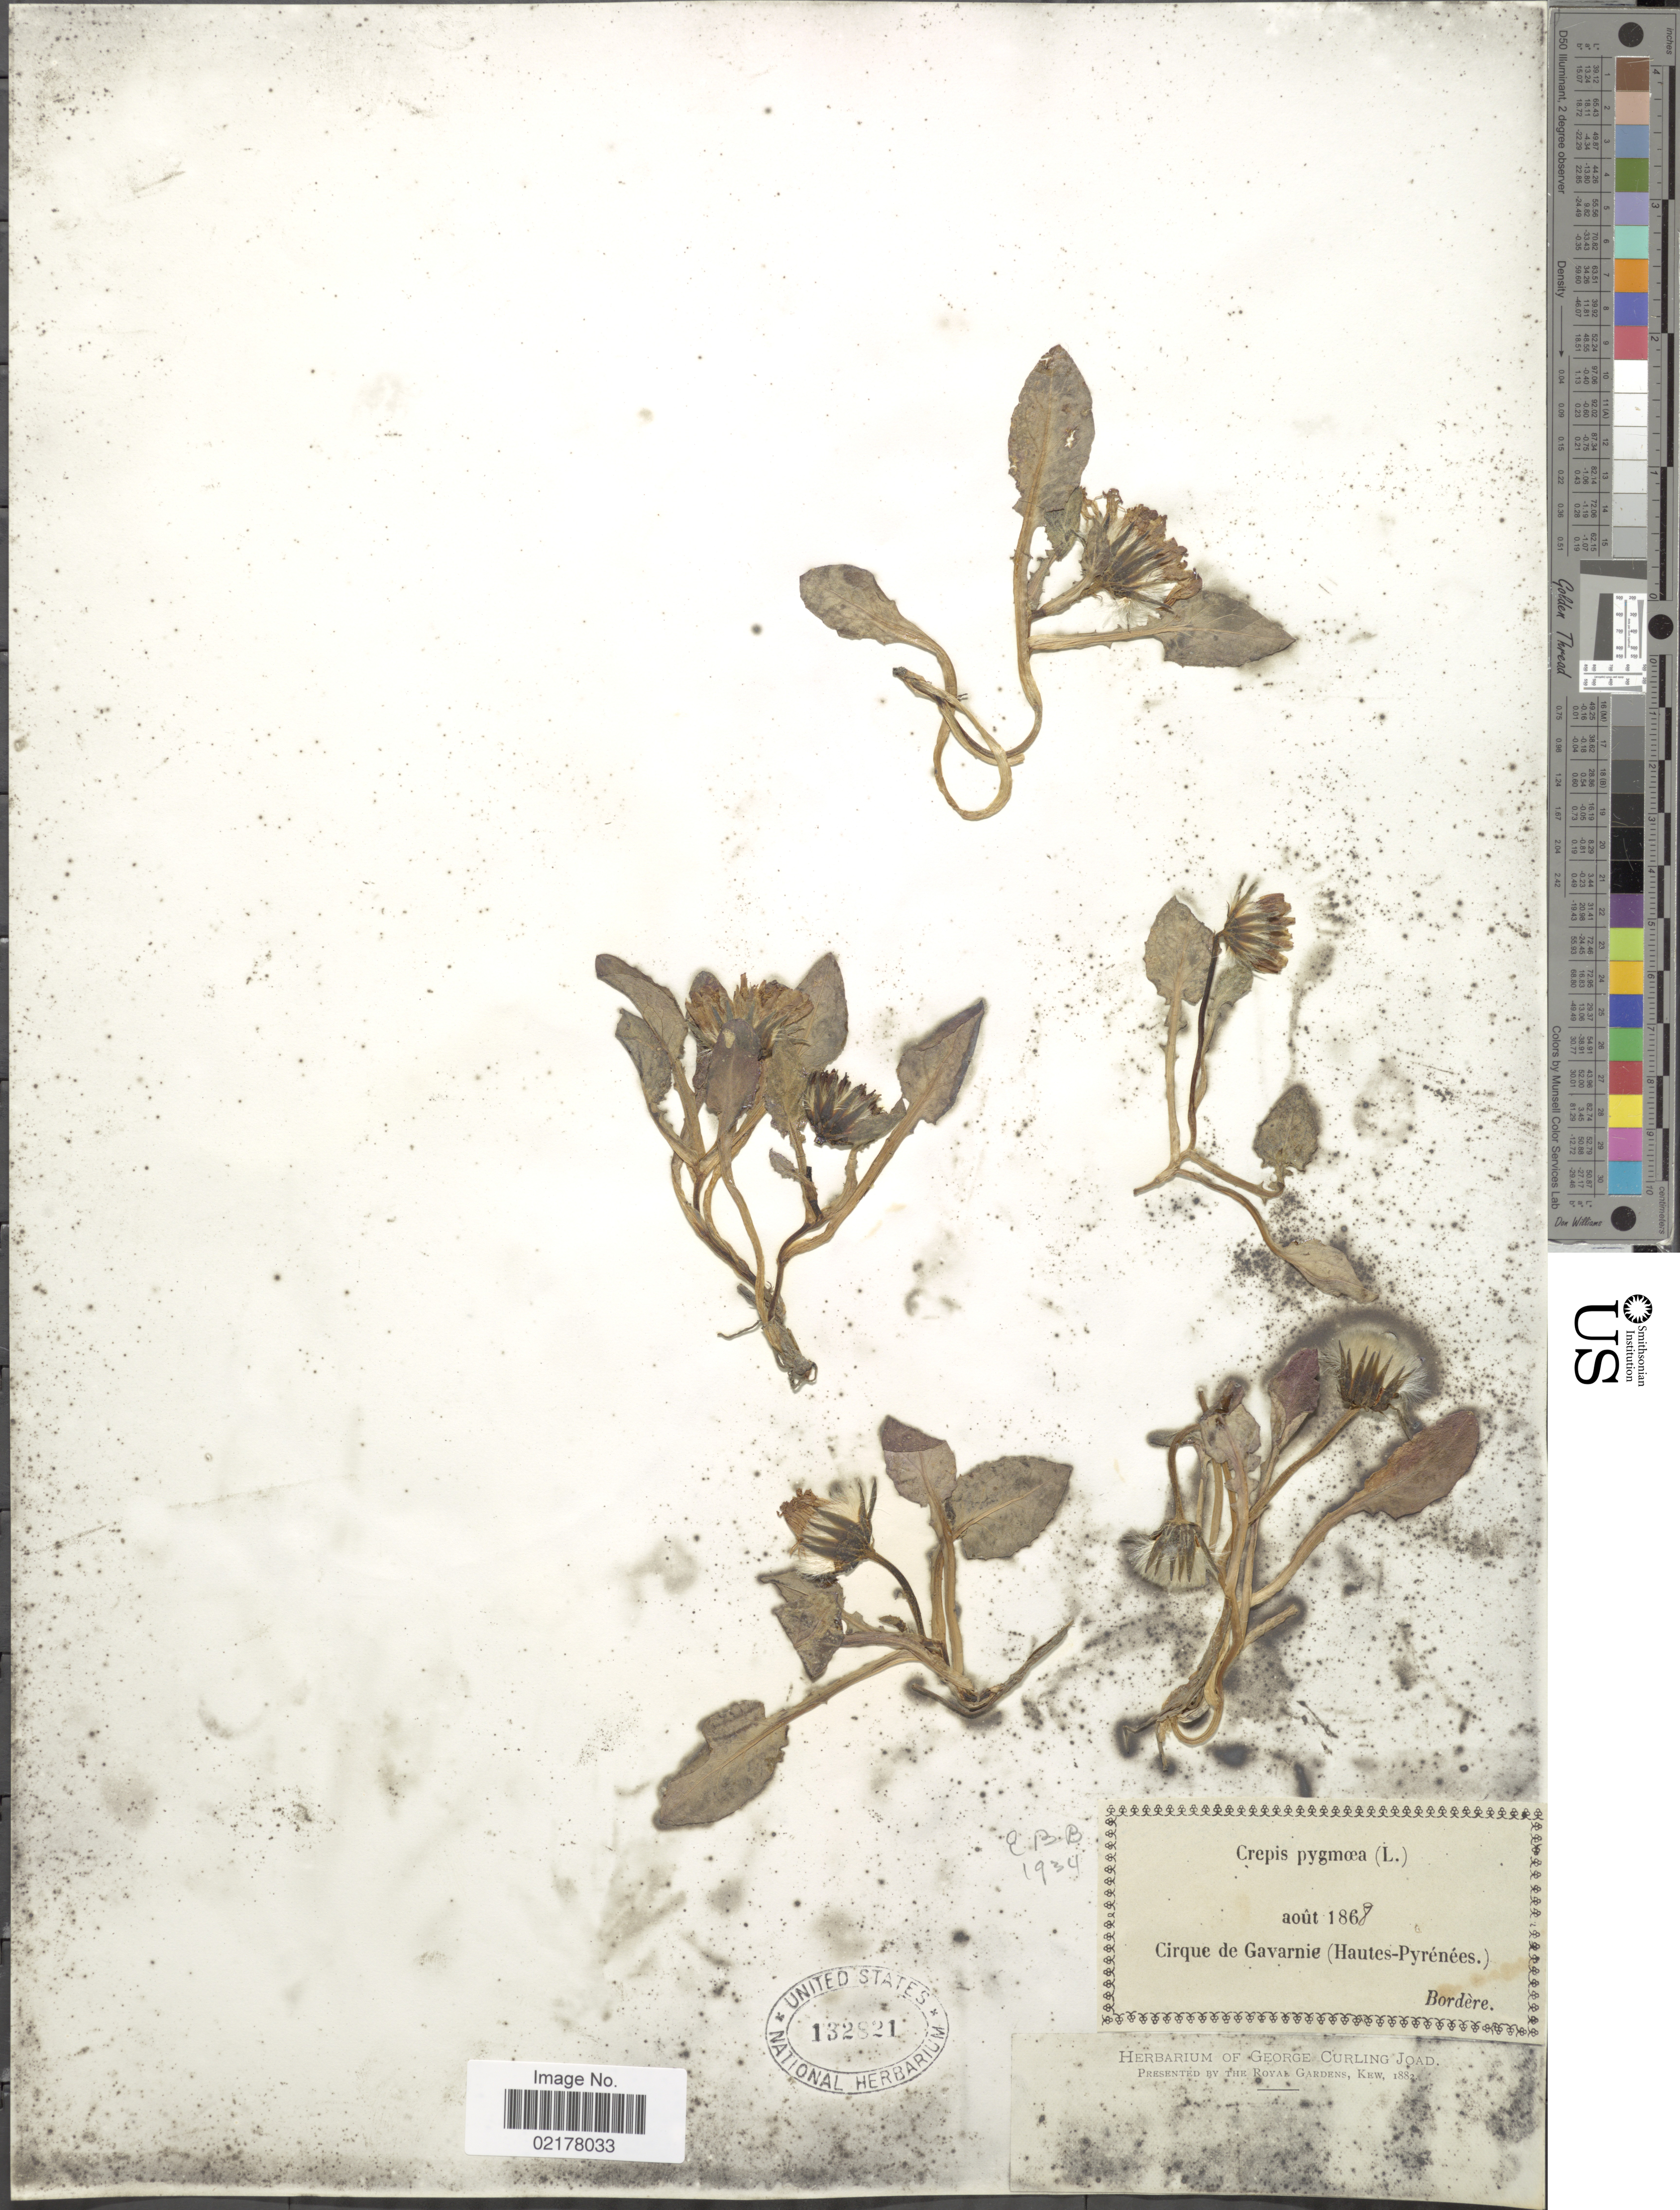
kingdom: Plantae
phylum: Tracheophyta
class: Magnoliopsida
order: Asterales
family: Asteraceae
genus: Crepis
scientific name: Crepis pygmaea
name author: L.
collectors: -. Bordère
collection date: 1868-08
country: France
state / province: Occitanie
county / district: Hautes-Pyrénées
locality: Cirque de Gavarnie (Hautes-Pyrénées)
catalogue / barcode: US 132821